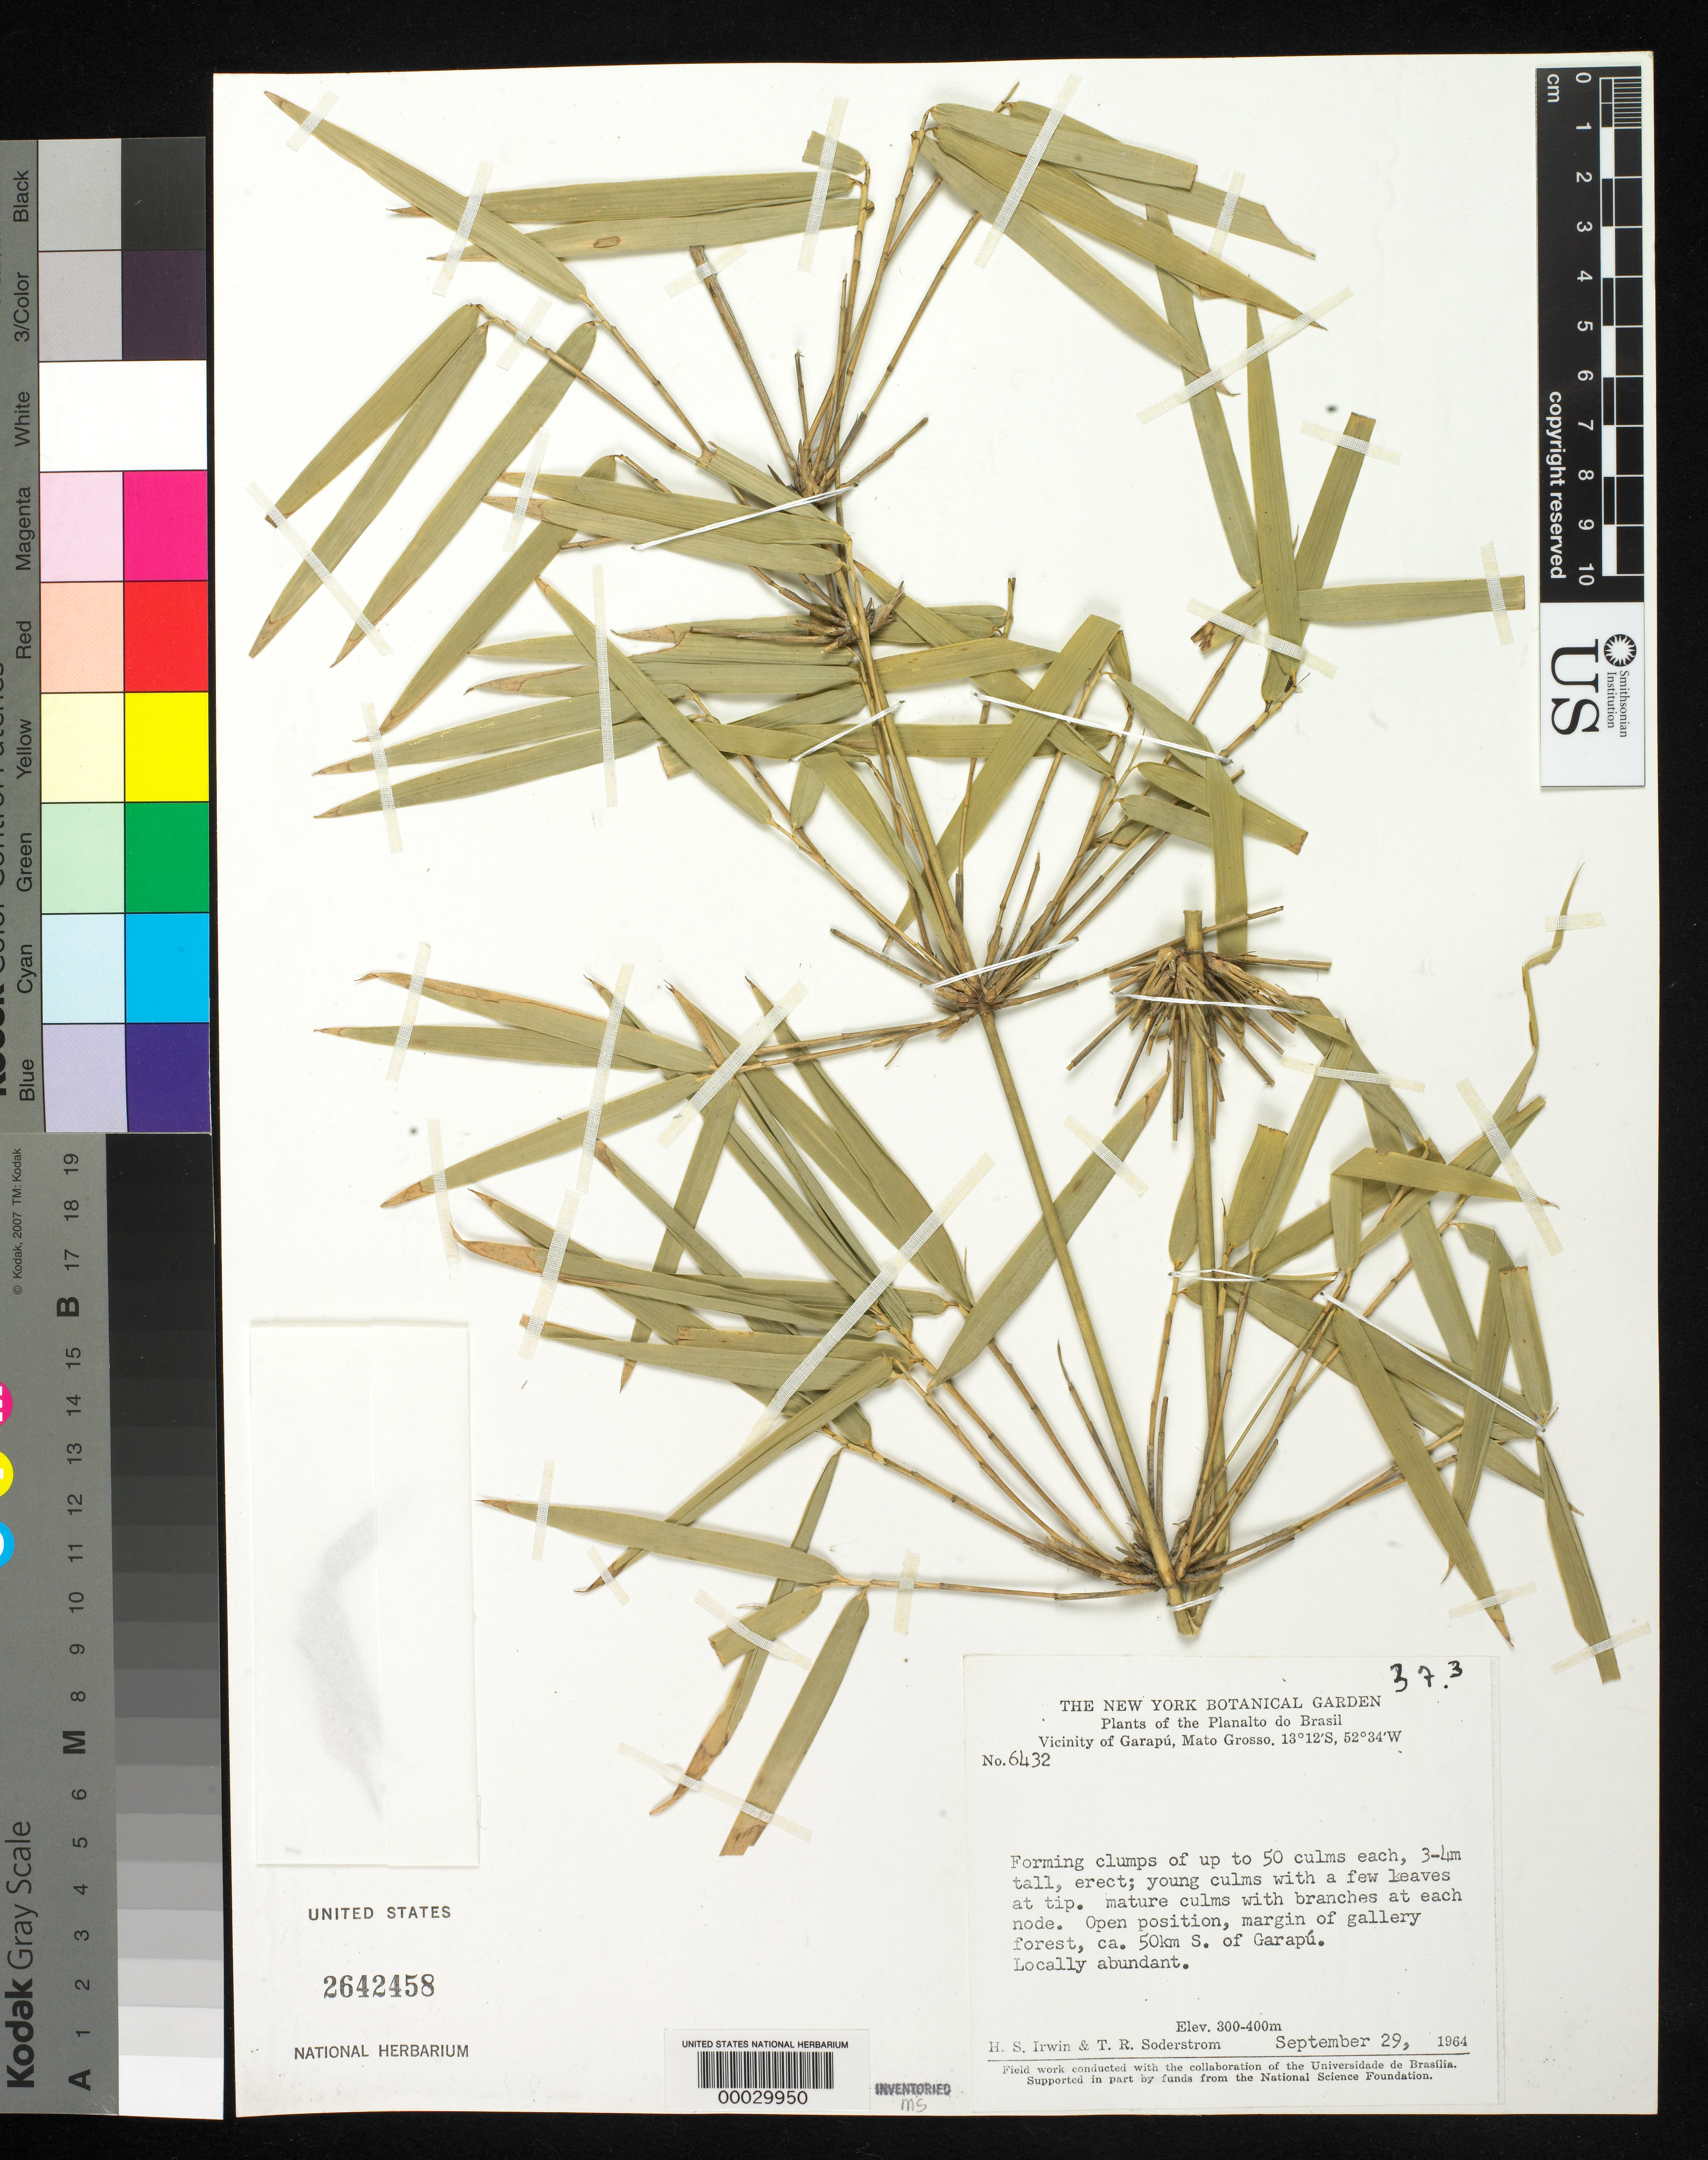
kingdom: Plantae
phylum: Tracheophyta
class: Liliopsida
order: Poales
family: Poaceae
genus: Actinocladum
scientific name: Actinocladum verticillatum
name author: (Nees) McClure ex Soderstr.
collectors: H. Irwin & T. R. Soderstrom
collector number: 6432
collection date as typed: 29 Sep 1964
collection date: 1964-09-29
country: Brazil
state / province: Mato Grosso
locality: Vicinity of Garapú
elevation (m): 300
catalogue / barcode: US 2642458